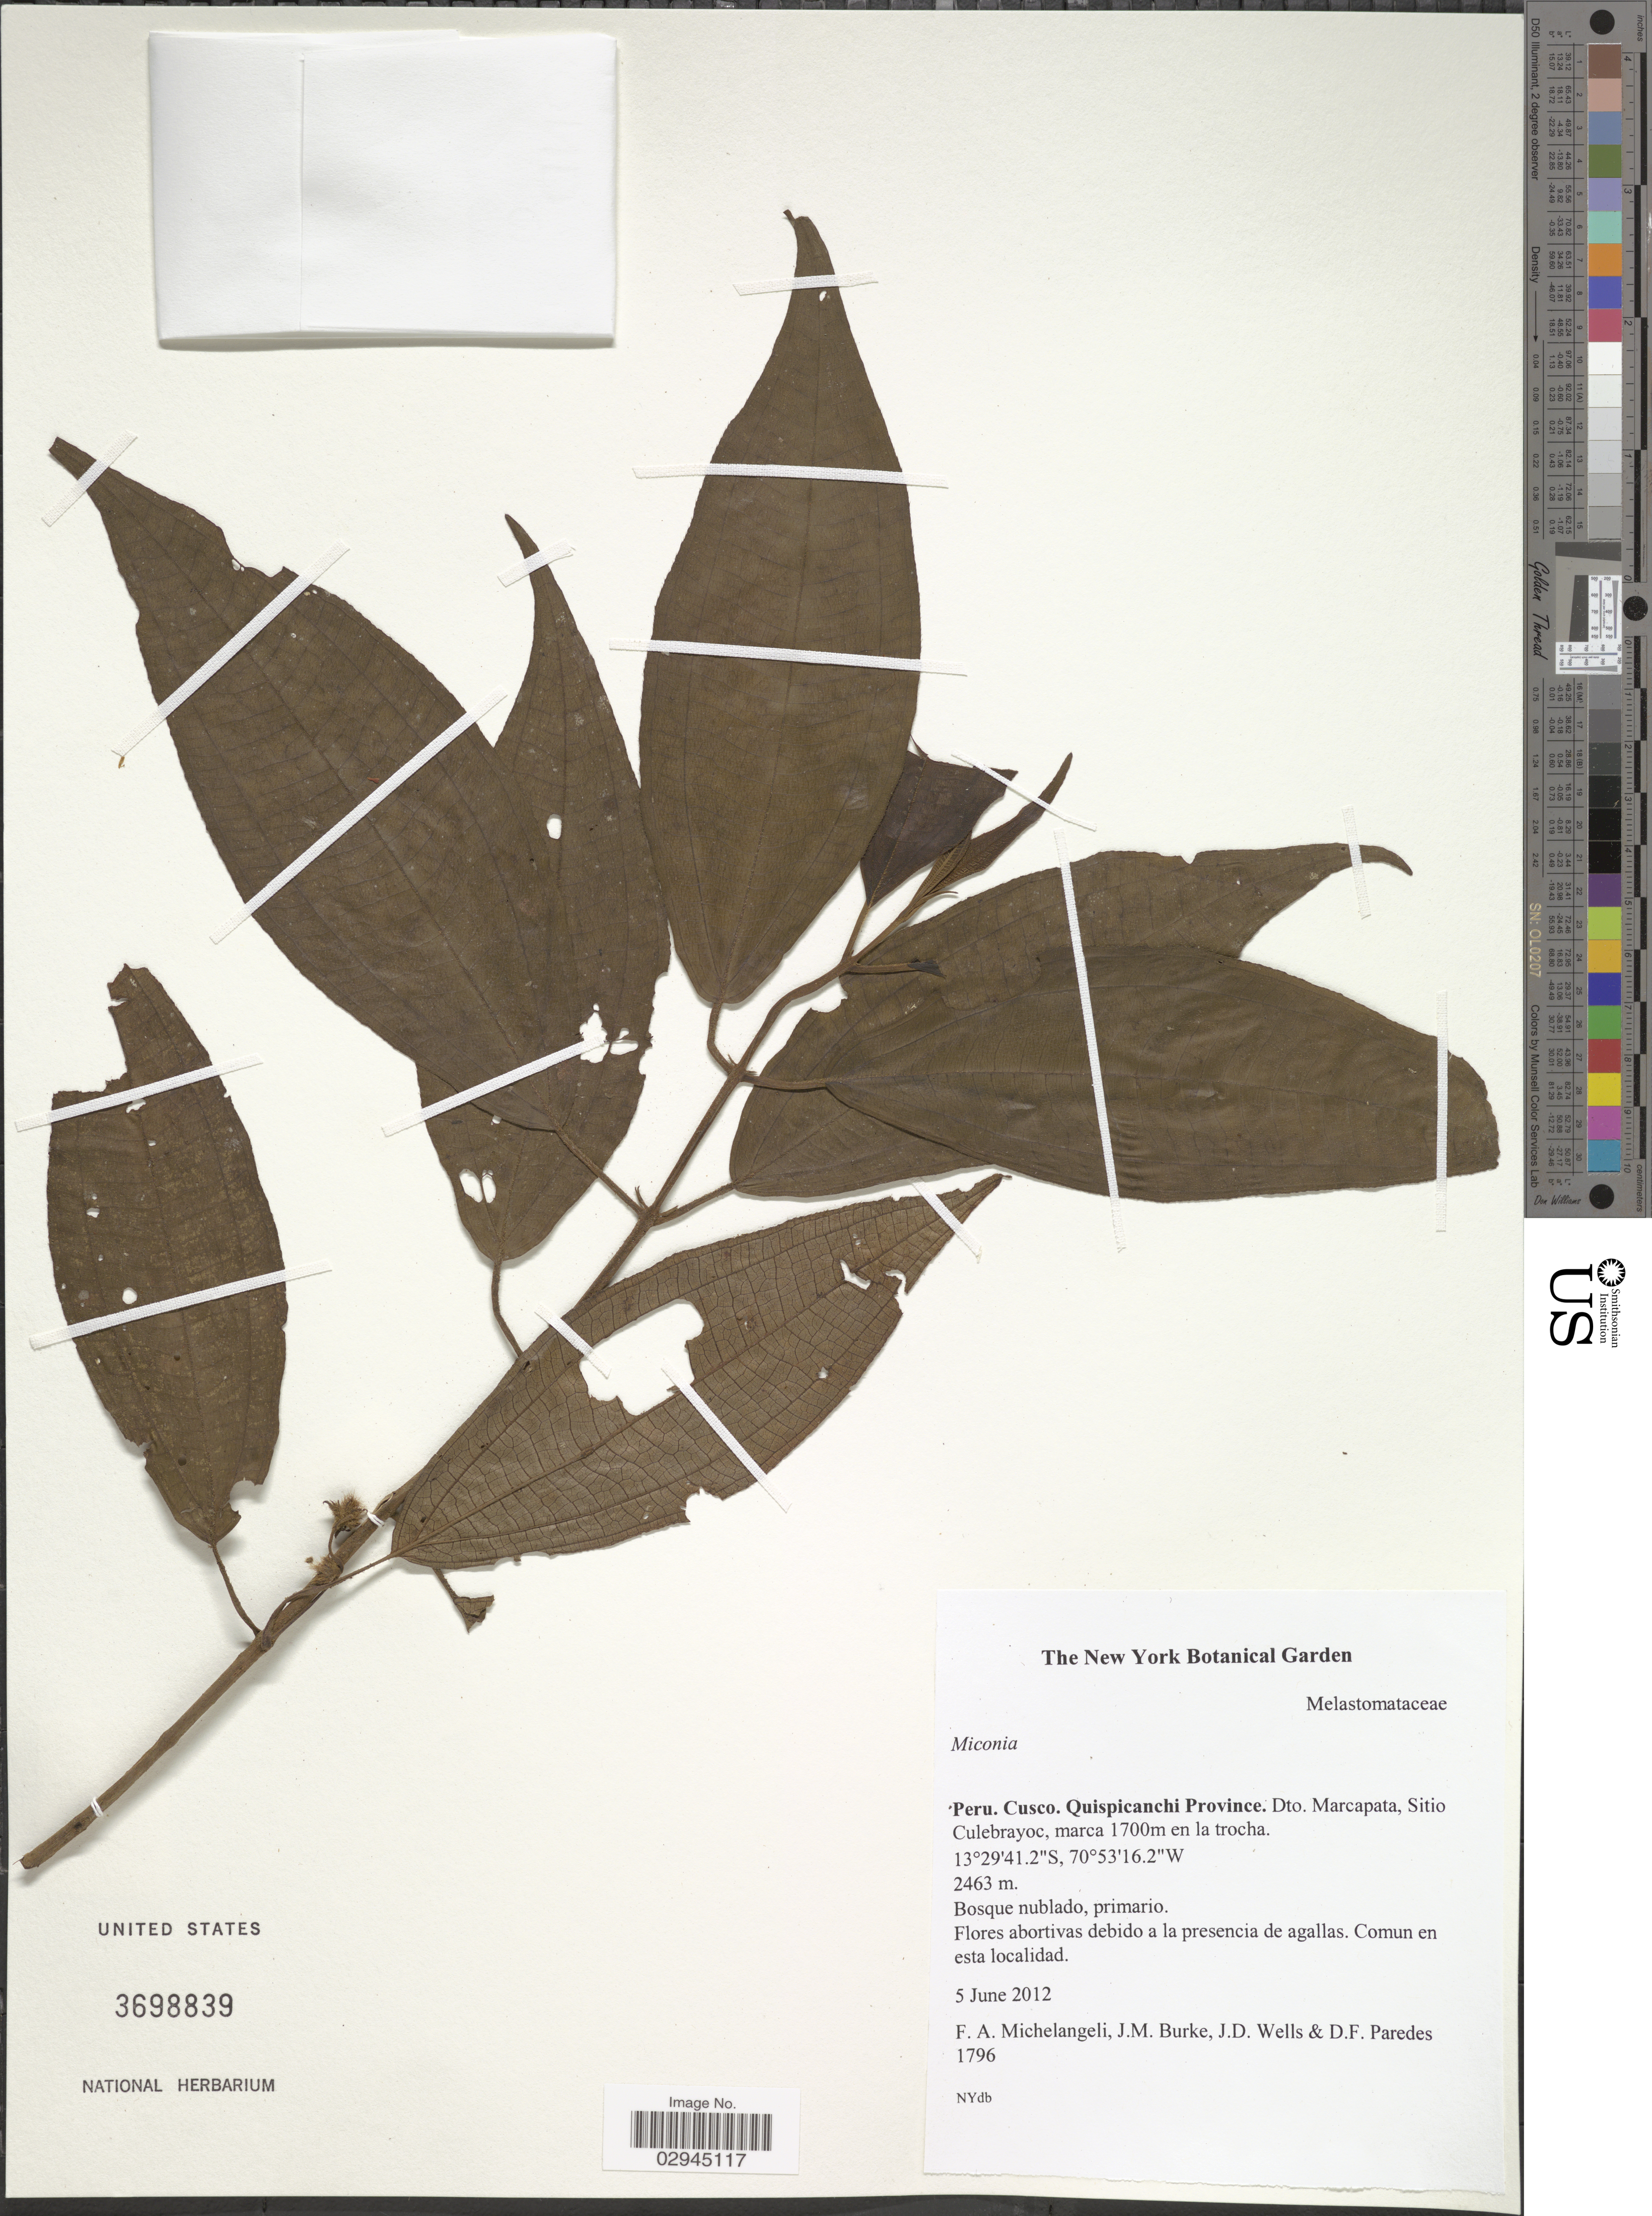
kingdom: Plantae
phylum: Tracheophyta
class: Magnoliopsida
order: Myrtales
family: Melastomataceae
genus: Miconia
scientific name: Miconia sp.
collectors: F. A. Michelangeli, Jac. M. Burke, J. Wells & D. Paredes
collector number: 1796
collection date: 2012-06-05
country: Peru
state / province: Cusco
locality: Quispicanchi Province. Dto. Marcapata, Sitio Culebrayoc.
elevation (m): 2463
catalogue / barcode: US 3698839